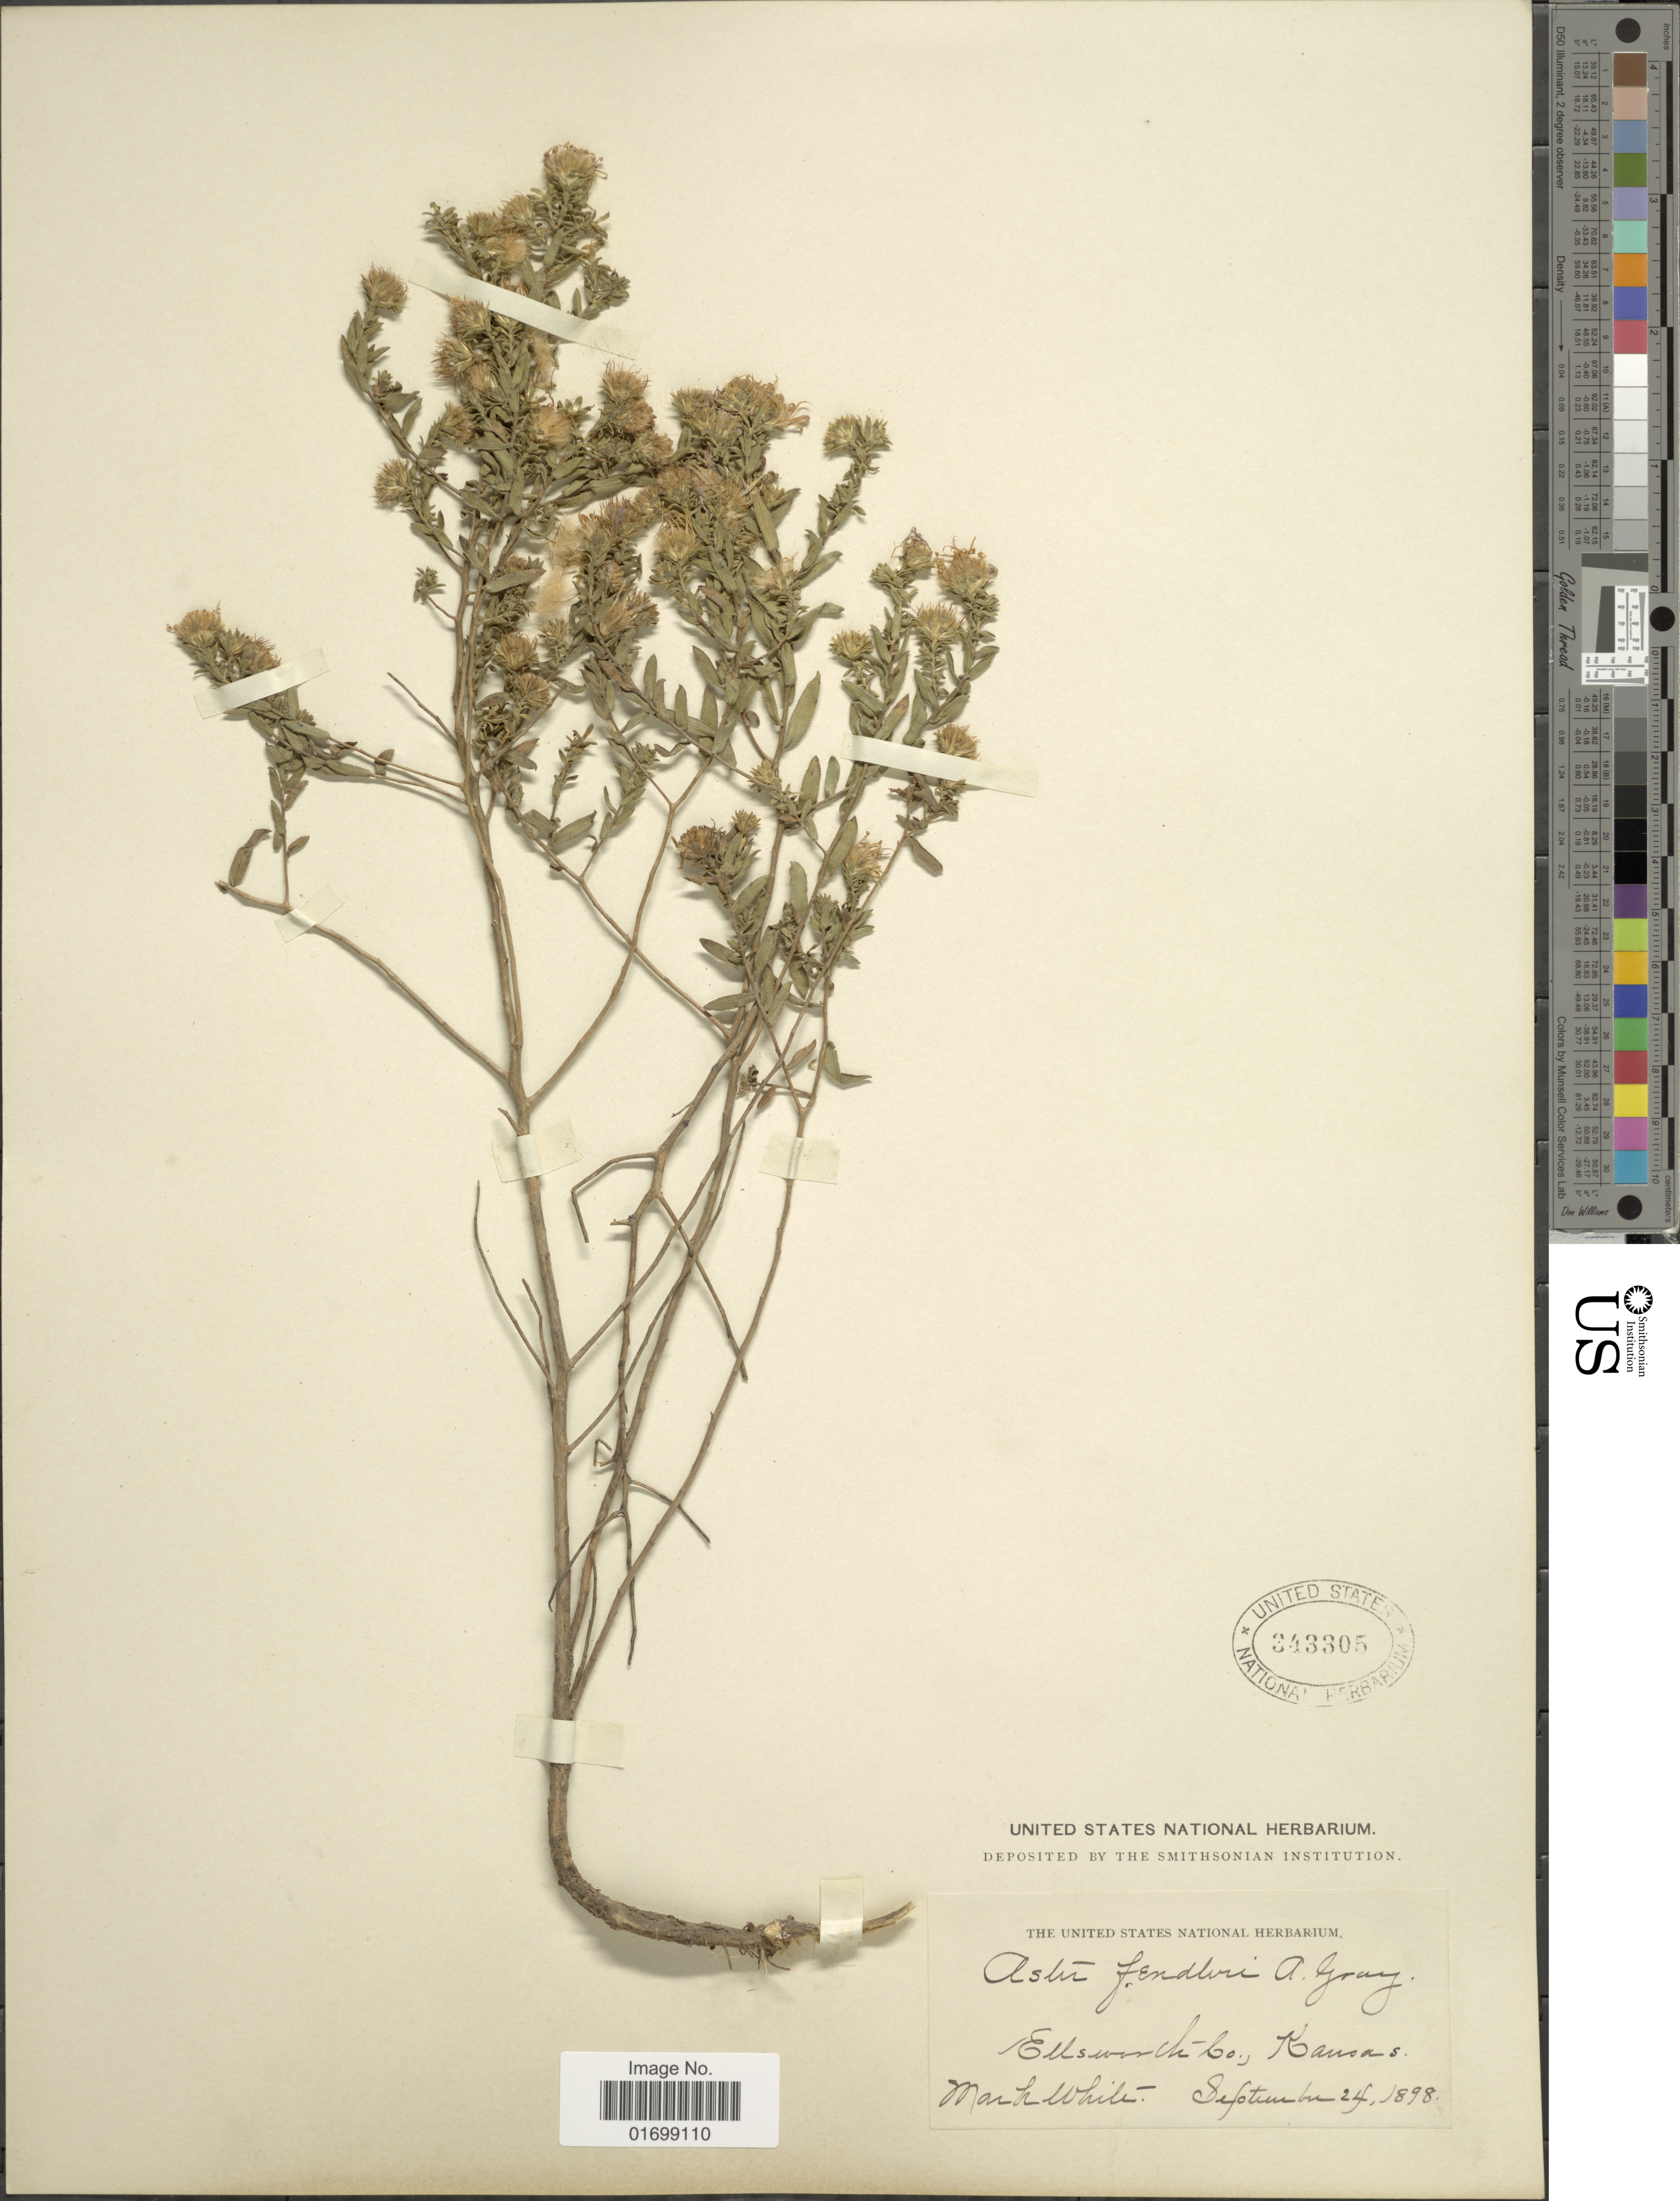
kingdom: Plantae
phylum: Tracheophyta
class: Magnoliopsida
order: Asterales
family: Asteraceae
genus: Symphyotrichum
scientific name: Symphyotrichum fendleri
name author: (A. Gray) G.L. Nesom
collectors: M. White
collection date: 1898-09-24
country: United States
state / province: Kansas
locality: Ellsworth Co.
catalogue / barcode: US 343305